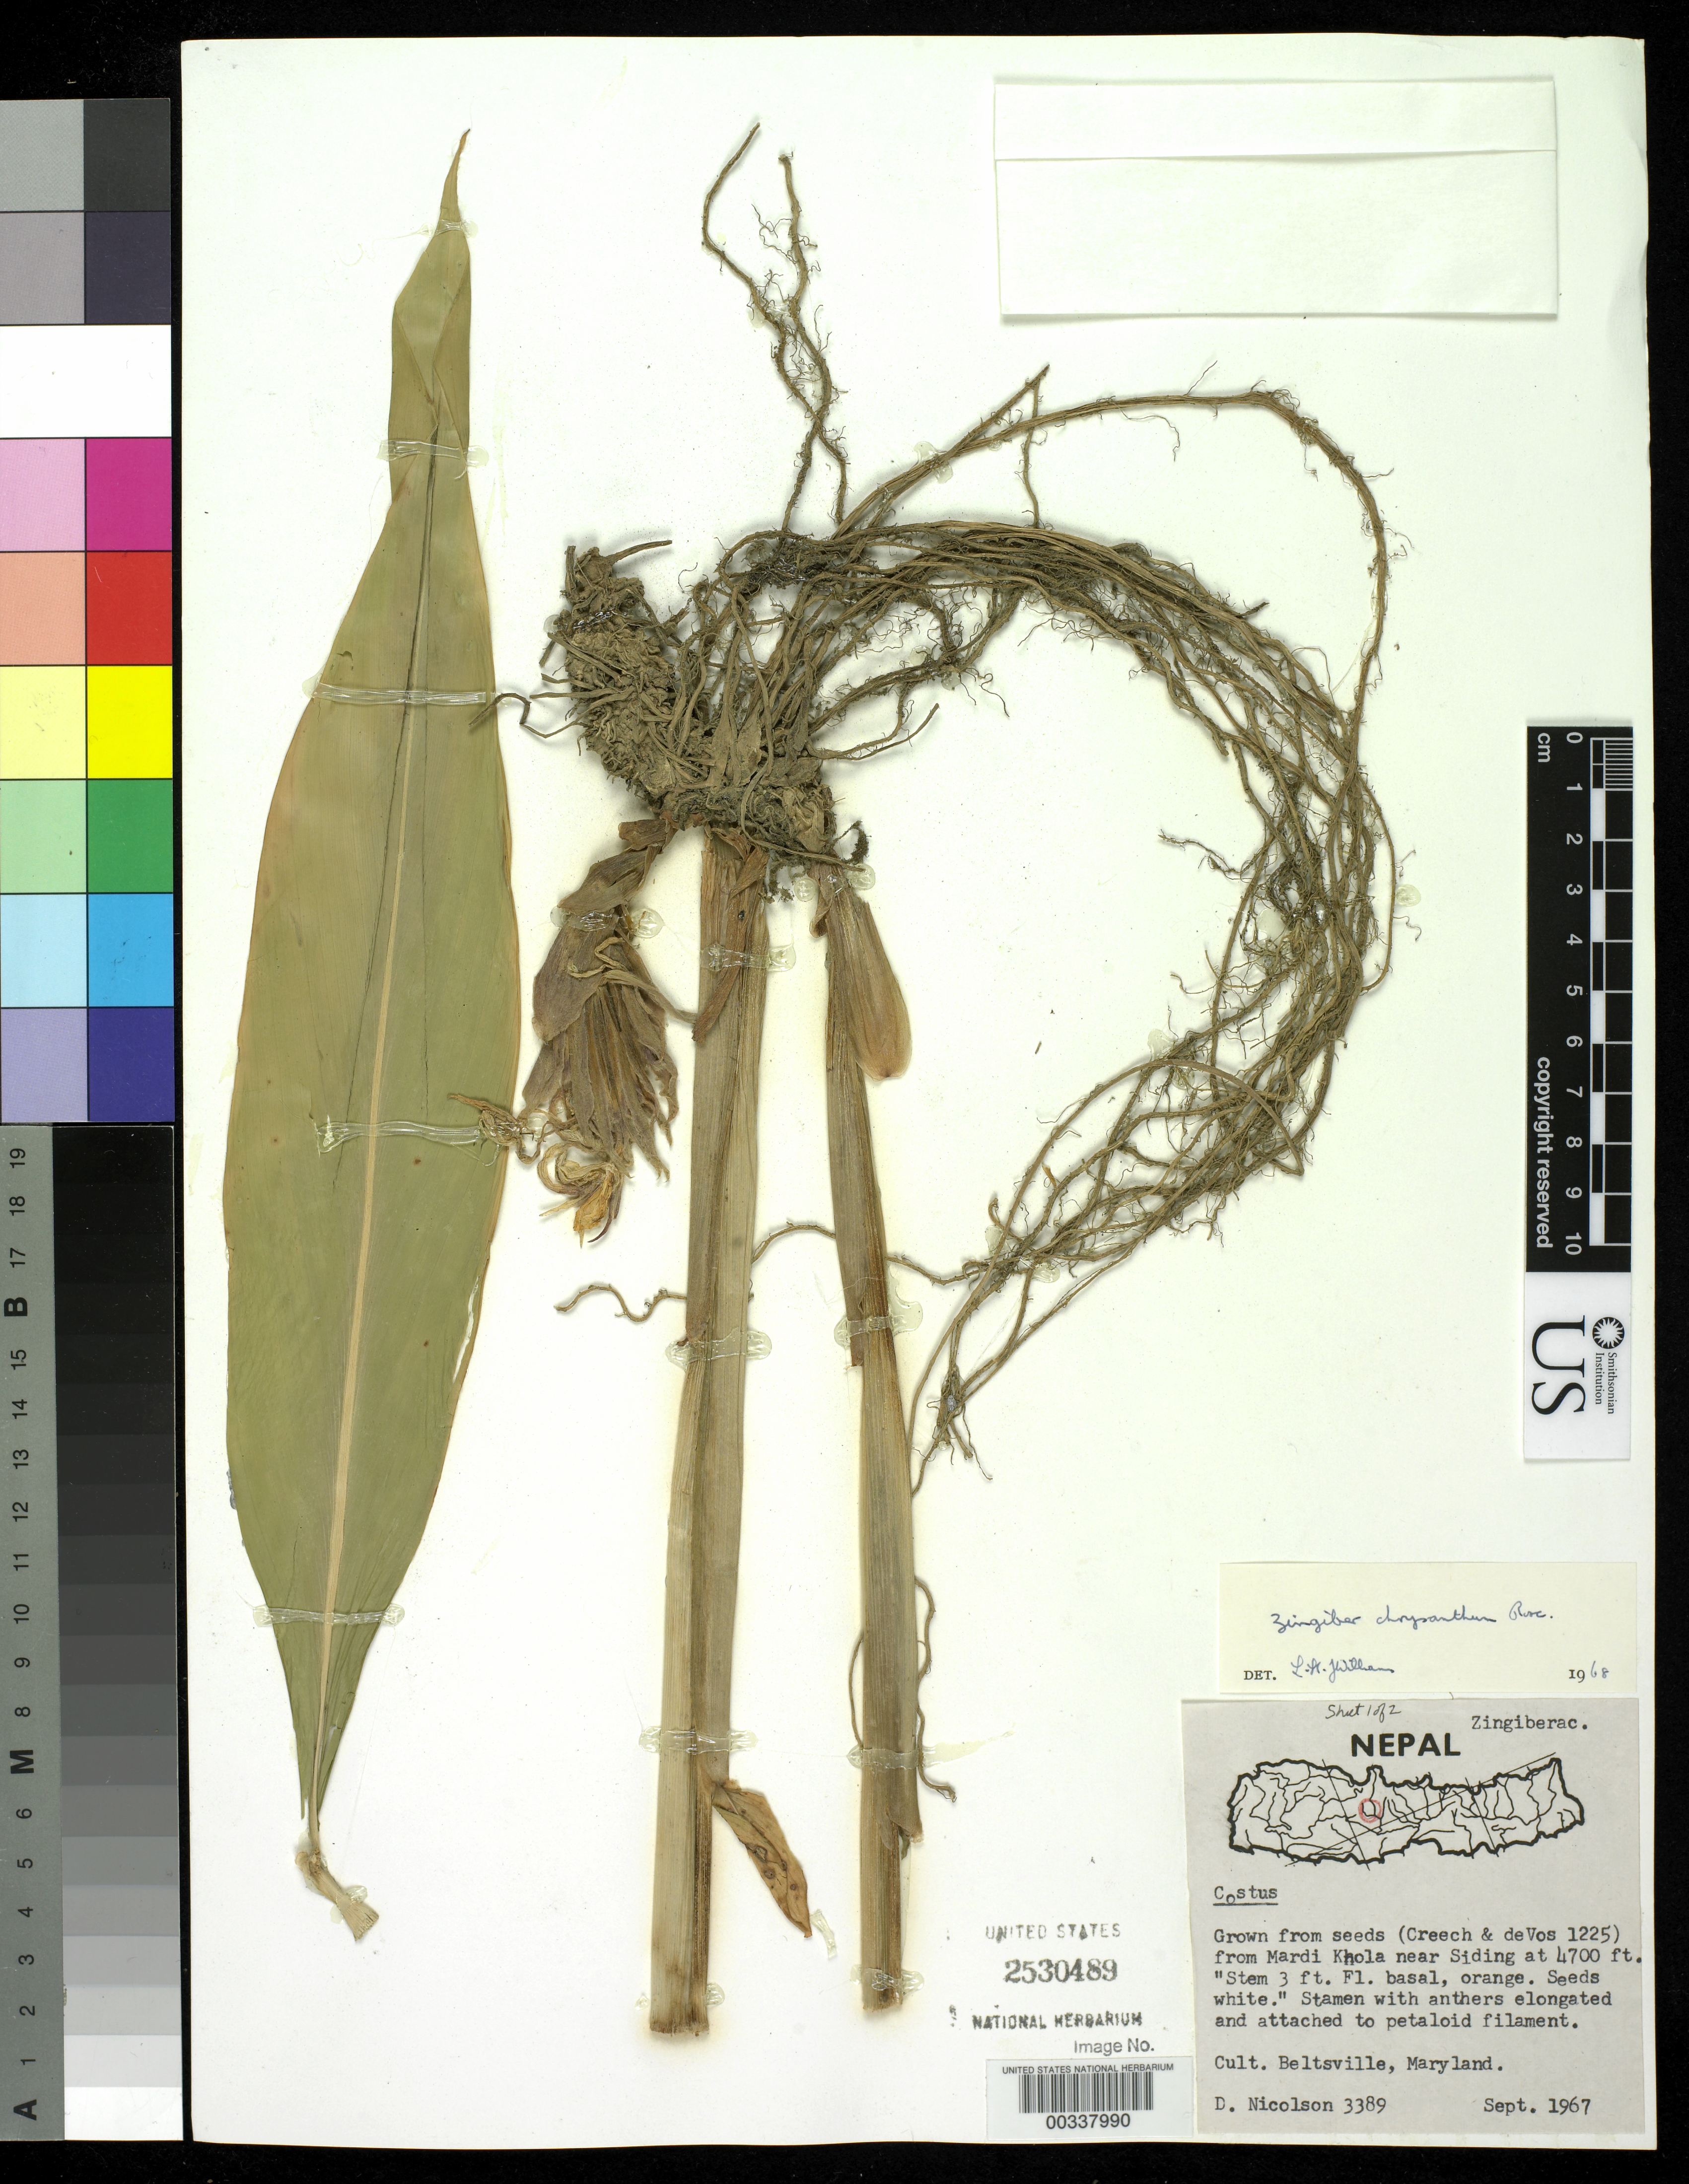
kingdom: Plantae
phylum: Tracheophyta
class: Liliopsida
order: Zingiberales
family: Zingiberaceae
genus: Zingiber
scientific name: Zingiber chrysanthum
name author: Roscoe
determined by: Williams, L. A.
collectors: J. Creech & F. De Vos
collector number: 1225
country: Nepal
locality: From mardi khola near siding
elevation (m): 1433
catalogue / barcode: US 2530489